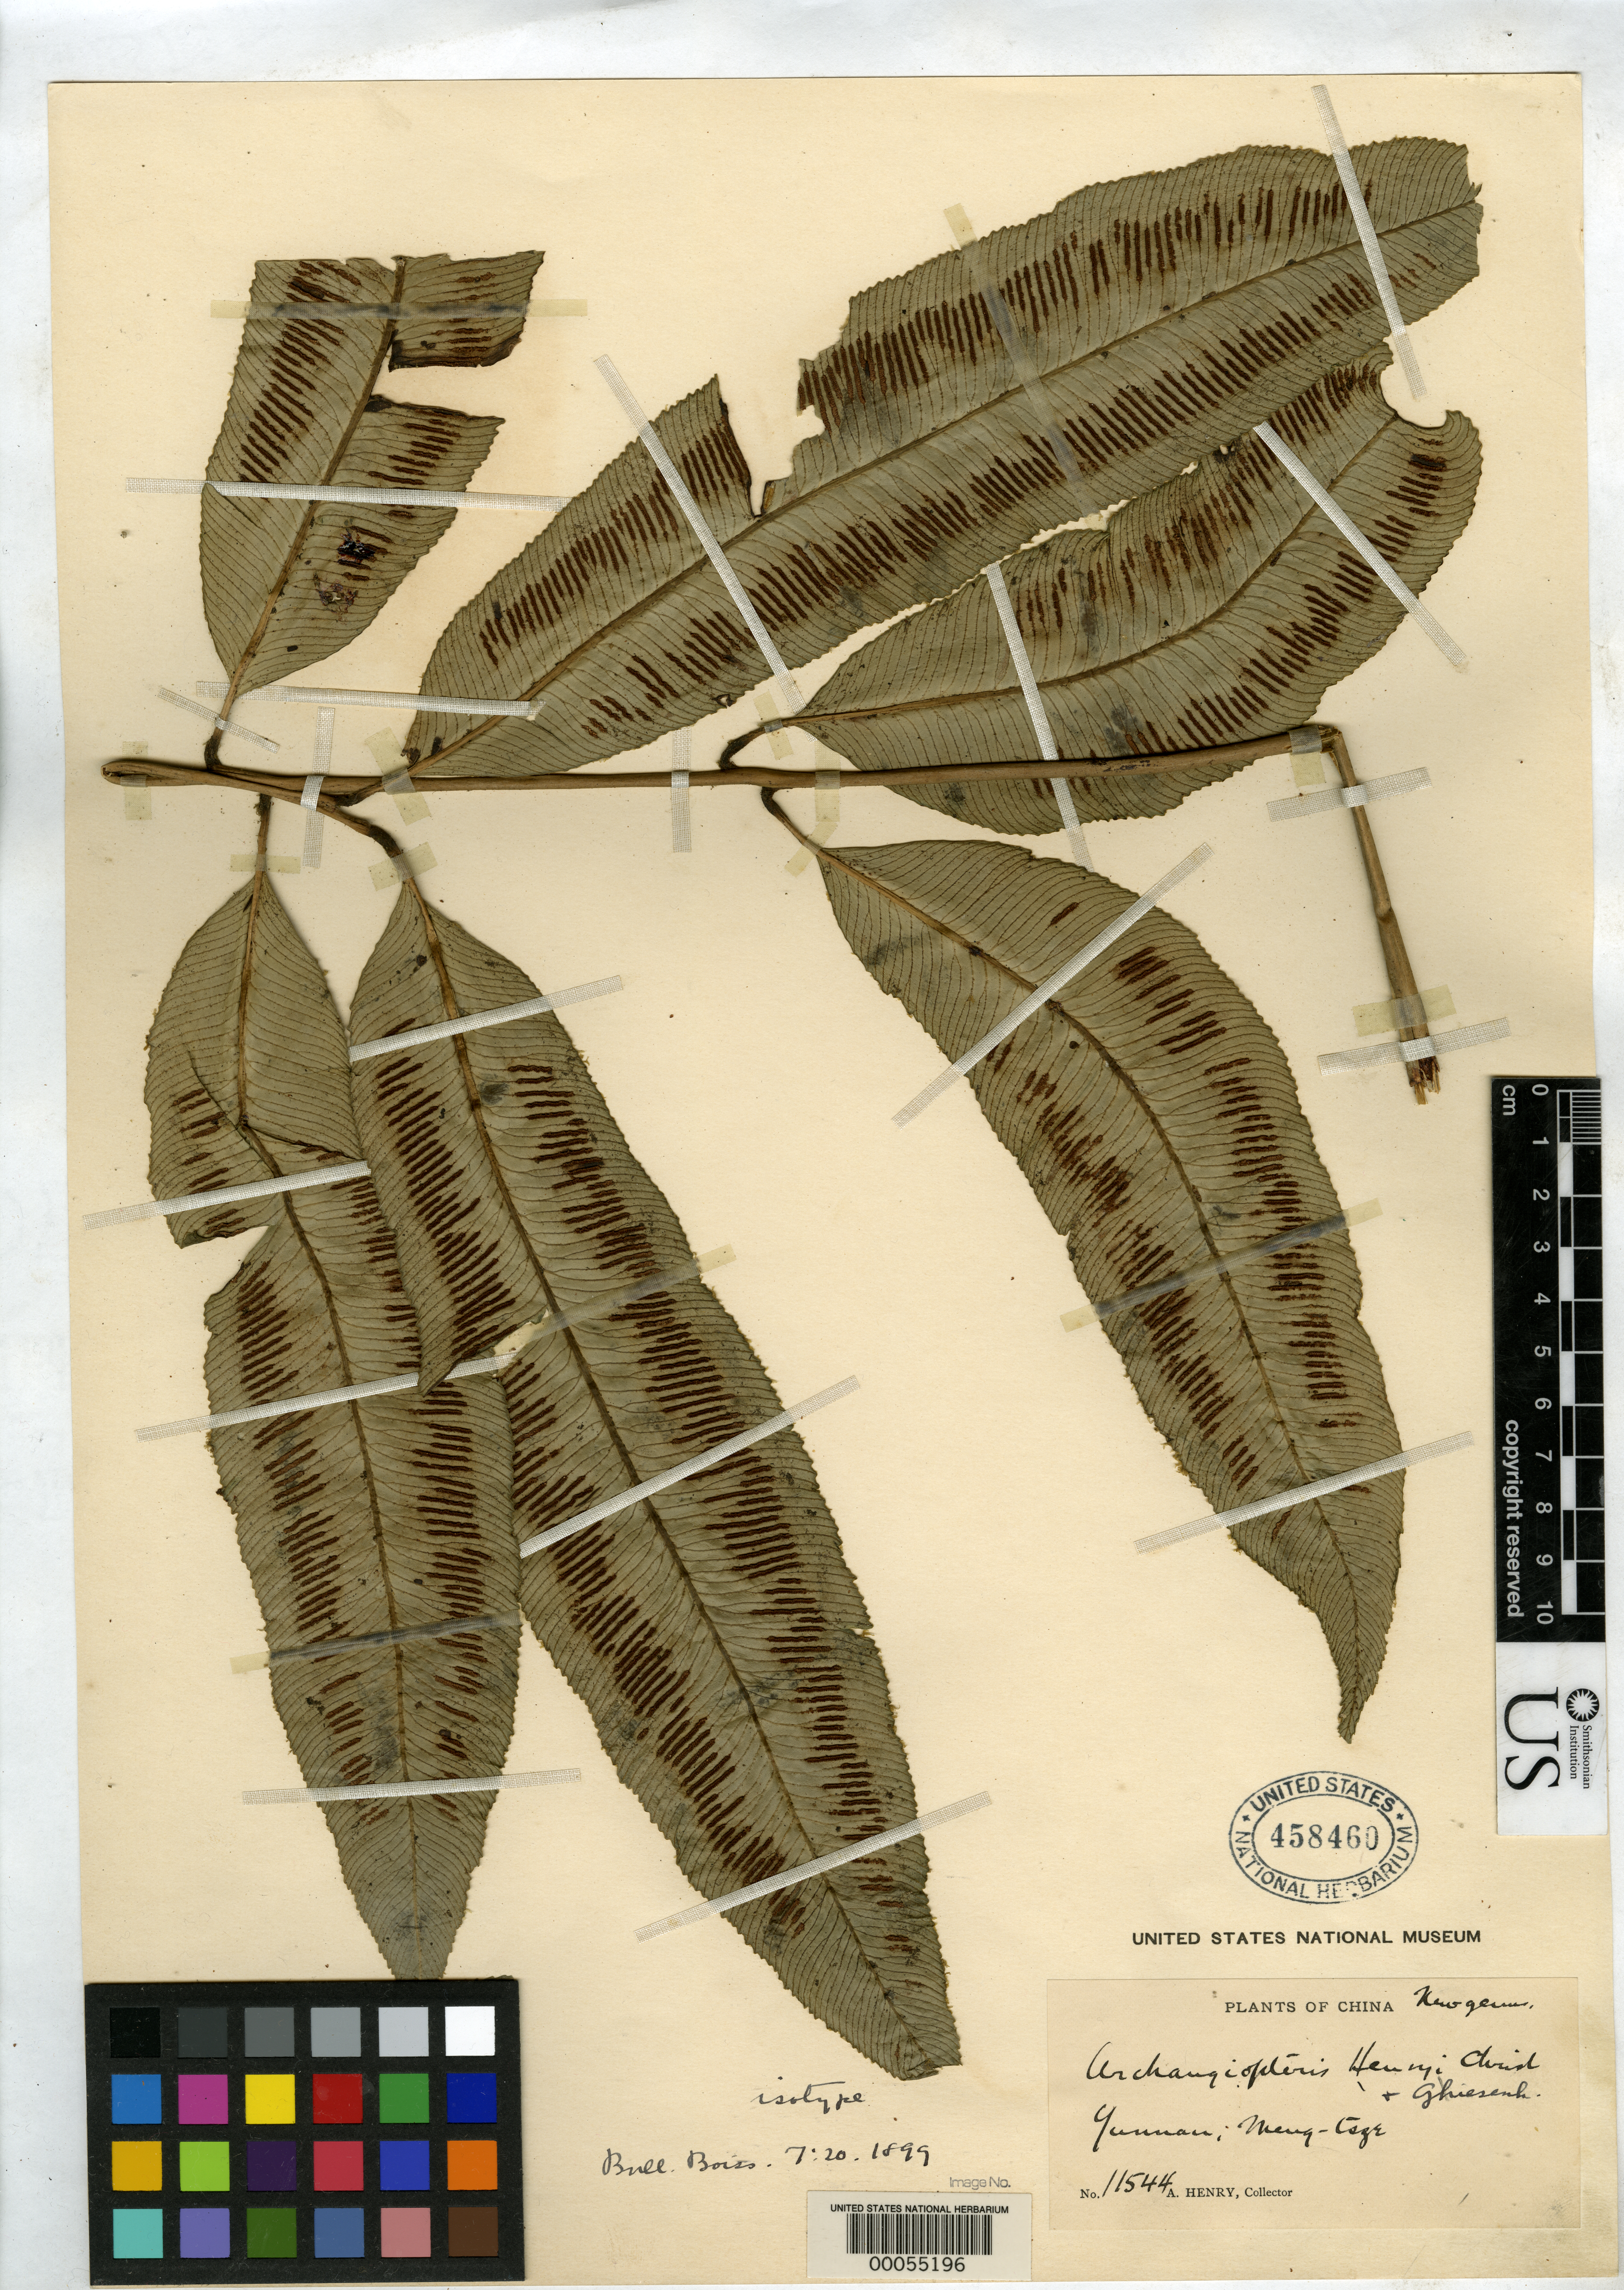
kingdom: Plantae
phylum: Tracheophyta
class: Polypodiopsida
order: Marattiales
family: Marattiaceae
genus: Archangiopteris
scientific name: Archangiopteris henryi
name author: Christ & Giesenhagen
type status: Type Collection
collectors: A. Henry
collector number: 11544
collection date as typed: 1841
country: China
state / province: Yunnan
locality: Meng-tsze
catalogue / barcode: US 458460